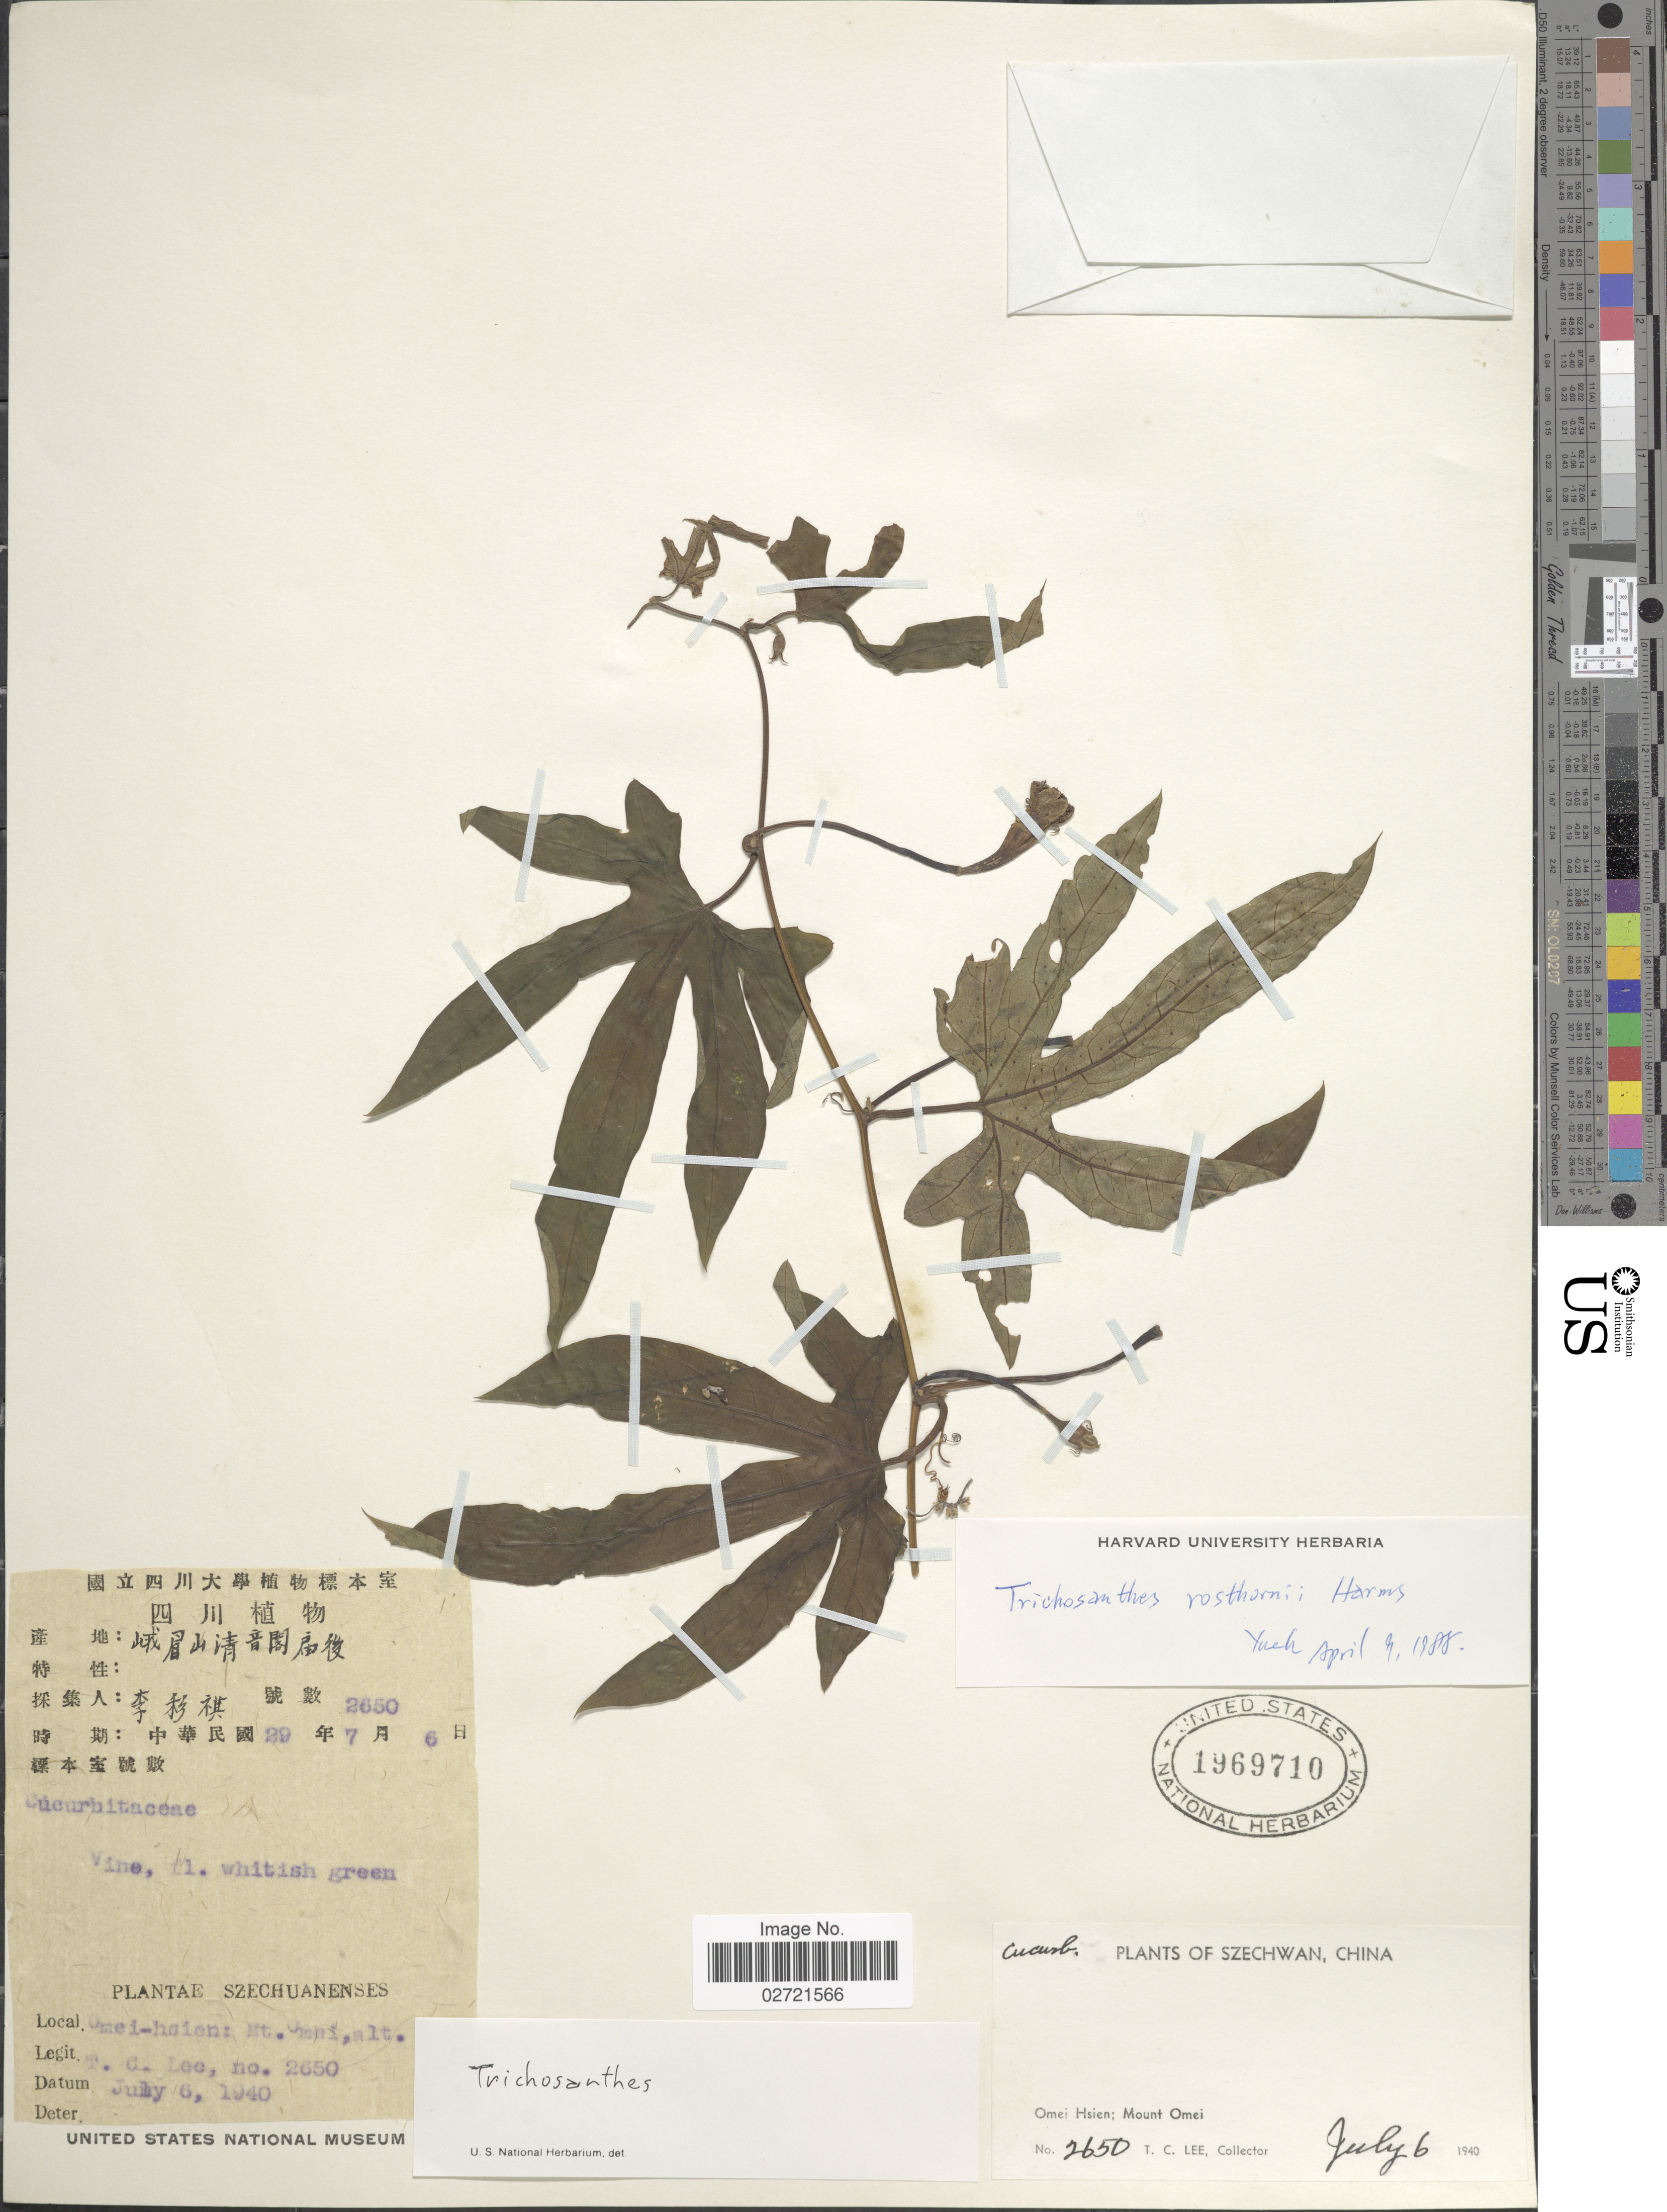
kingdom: Plantae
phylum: Tracheophyta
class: Magnoliopsida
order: Cucurbitales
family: Cucurbitaceae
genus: Trichosanthes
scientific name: Trichosanthes rosthornii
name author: Harms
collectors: T. Lee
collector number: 2650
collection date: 1940-07-06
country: China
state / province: Sichuan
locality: Szechwan, China, Omei Hsien: Mount Omei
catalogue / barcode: US 1969710